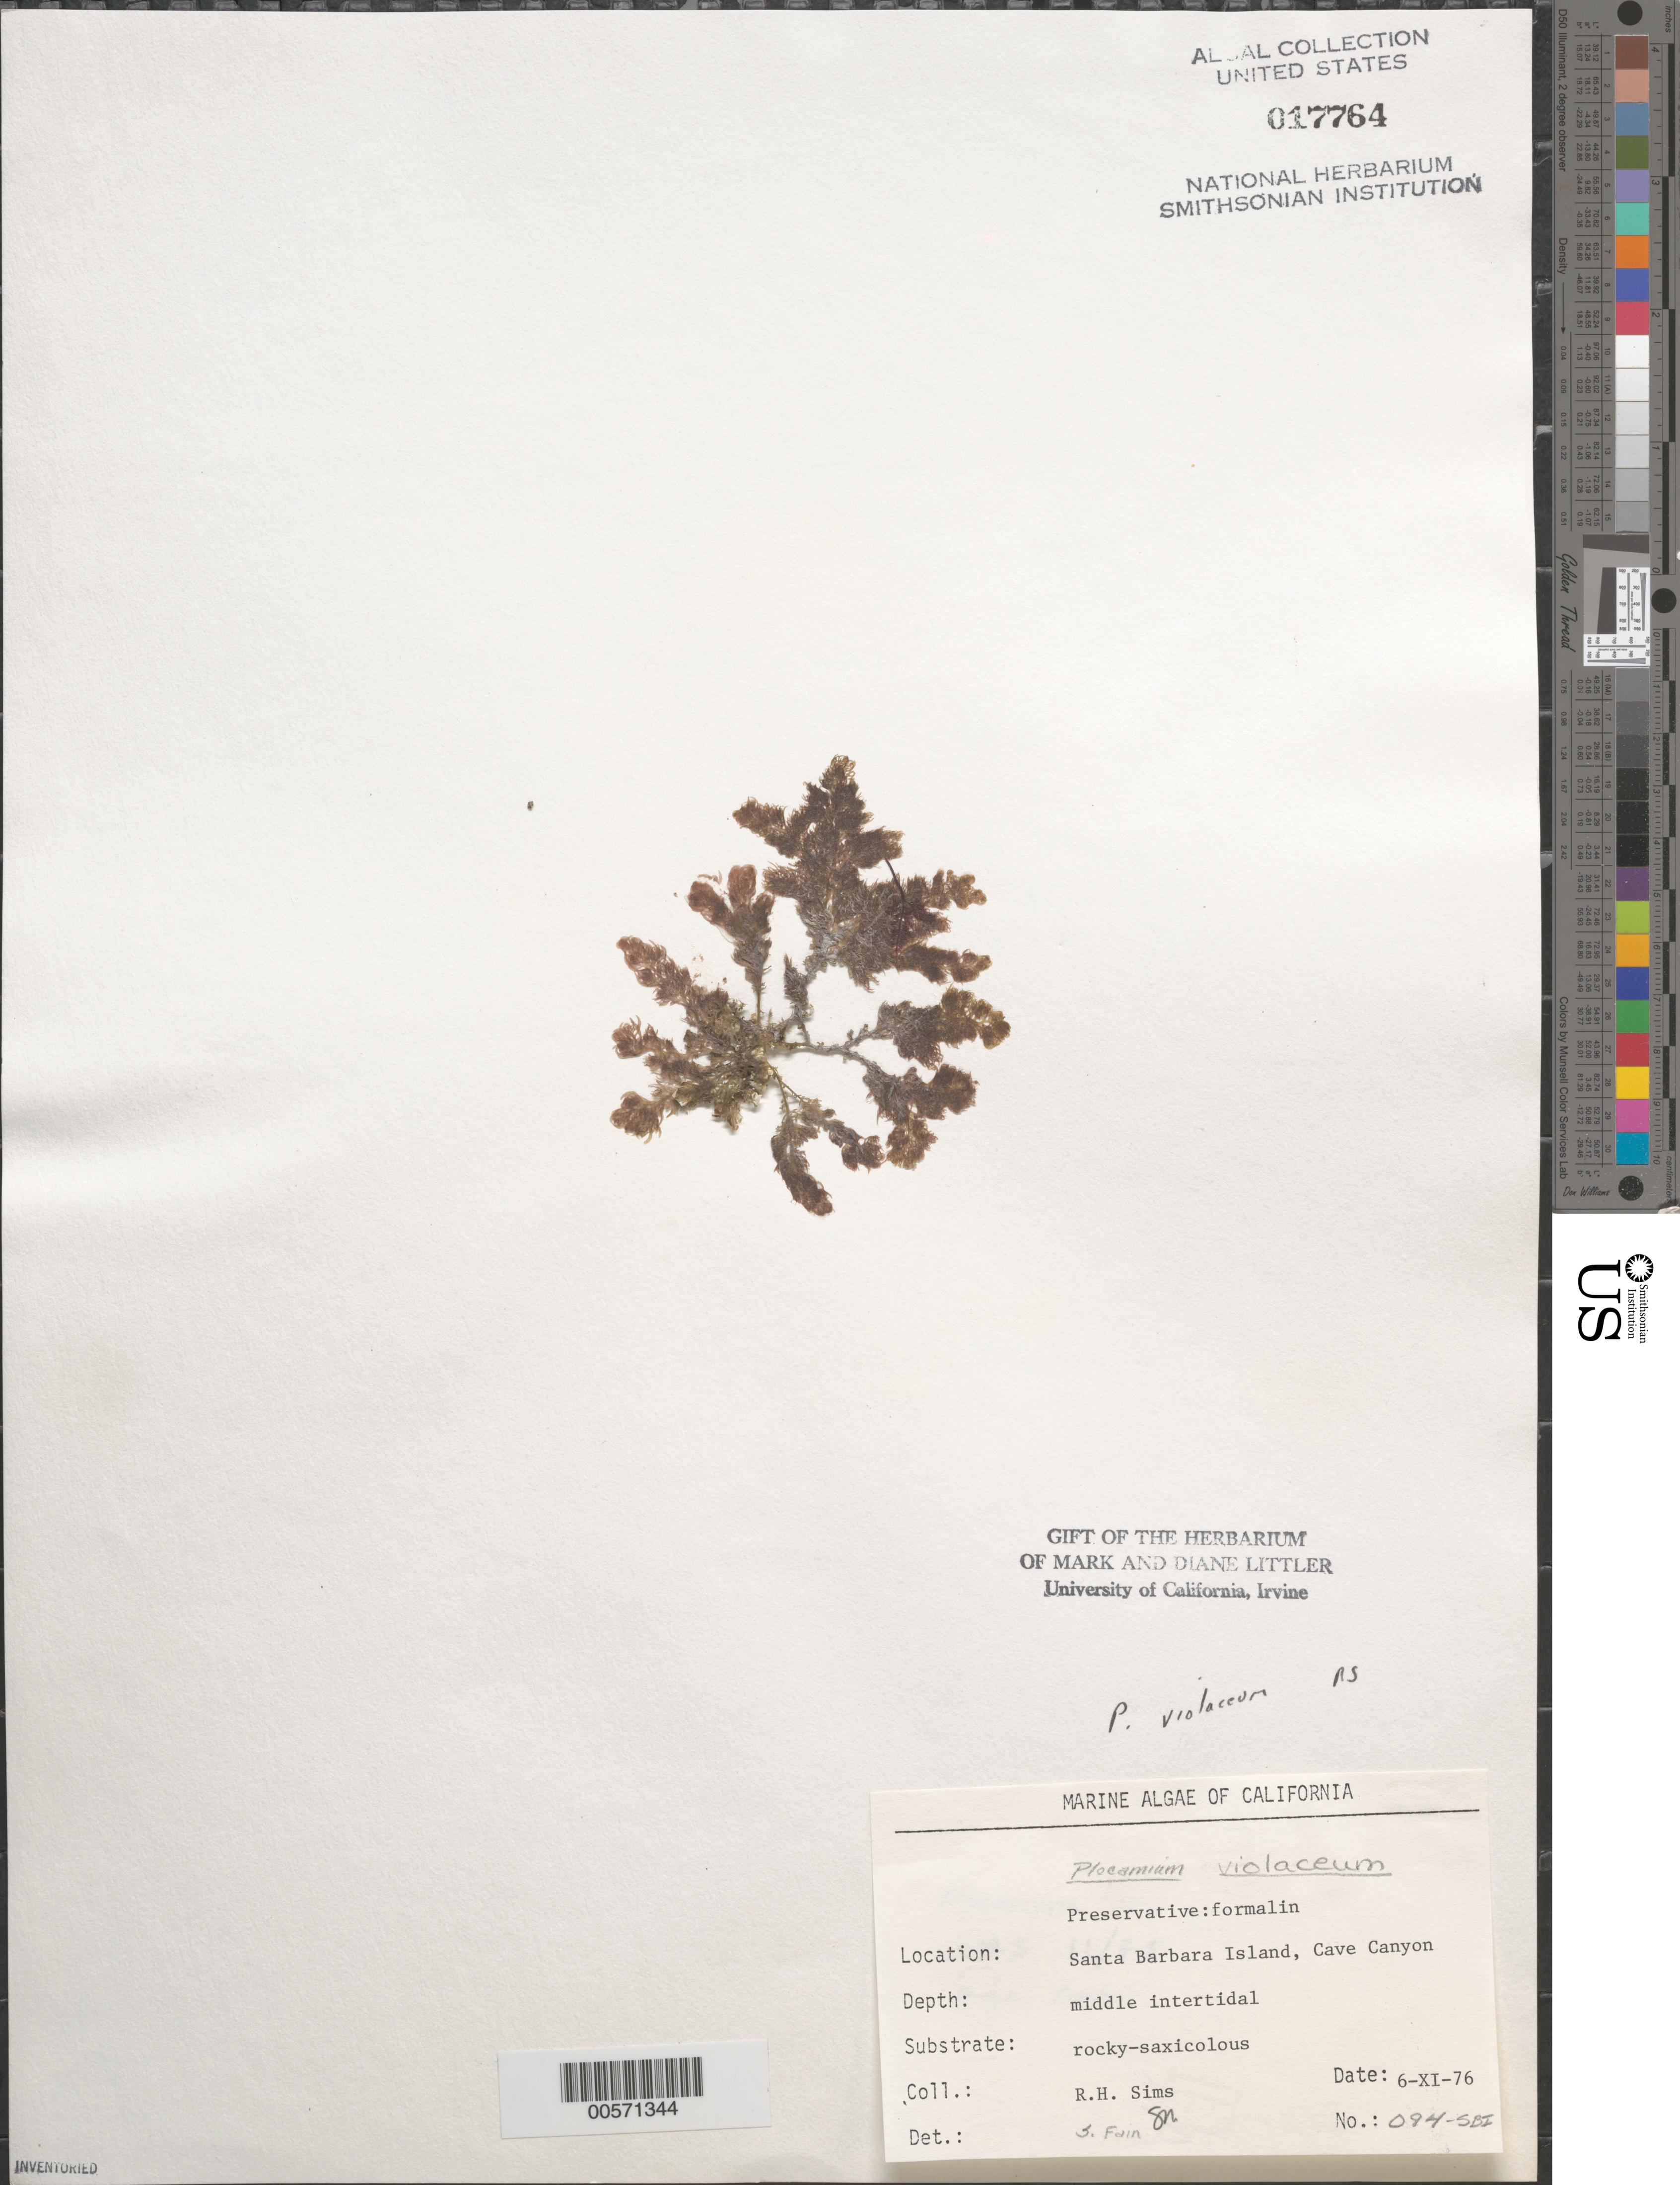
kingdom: Plantae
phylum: Rhodophyta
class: Florideophyceae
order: Plocamiales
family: Plocamiaceae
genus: Plocamium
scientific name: Plocamium violaceum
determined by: Fain, S. R.; Murray, S. N.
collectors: R. H. Sims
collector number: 094-sbi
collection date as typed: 06 Nov 1976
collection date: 1976-11-06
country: United States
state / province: California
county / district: Santa Barbara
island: Santa Barbara Island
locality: Cave Canyon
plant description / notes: BLM-SOCALBIGHT Rocky Intertidal Survey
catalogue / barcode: US 17764